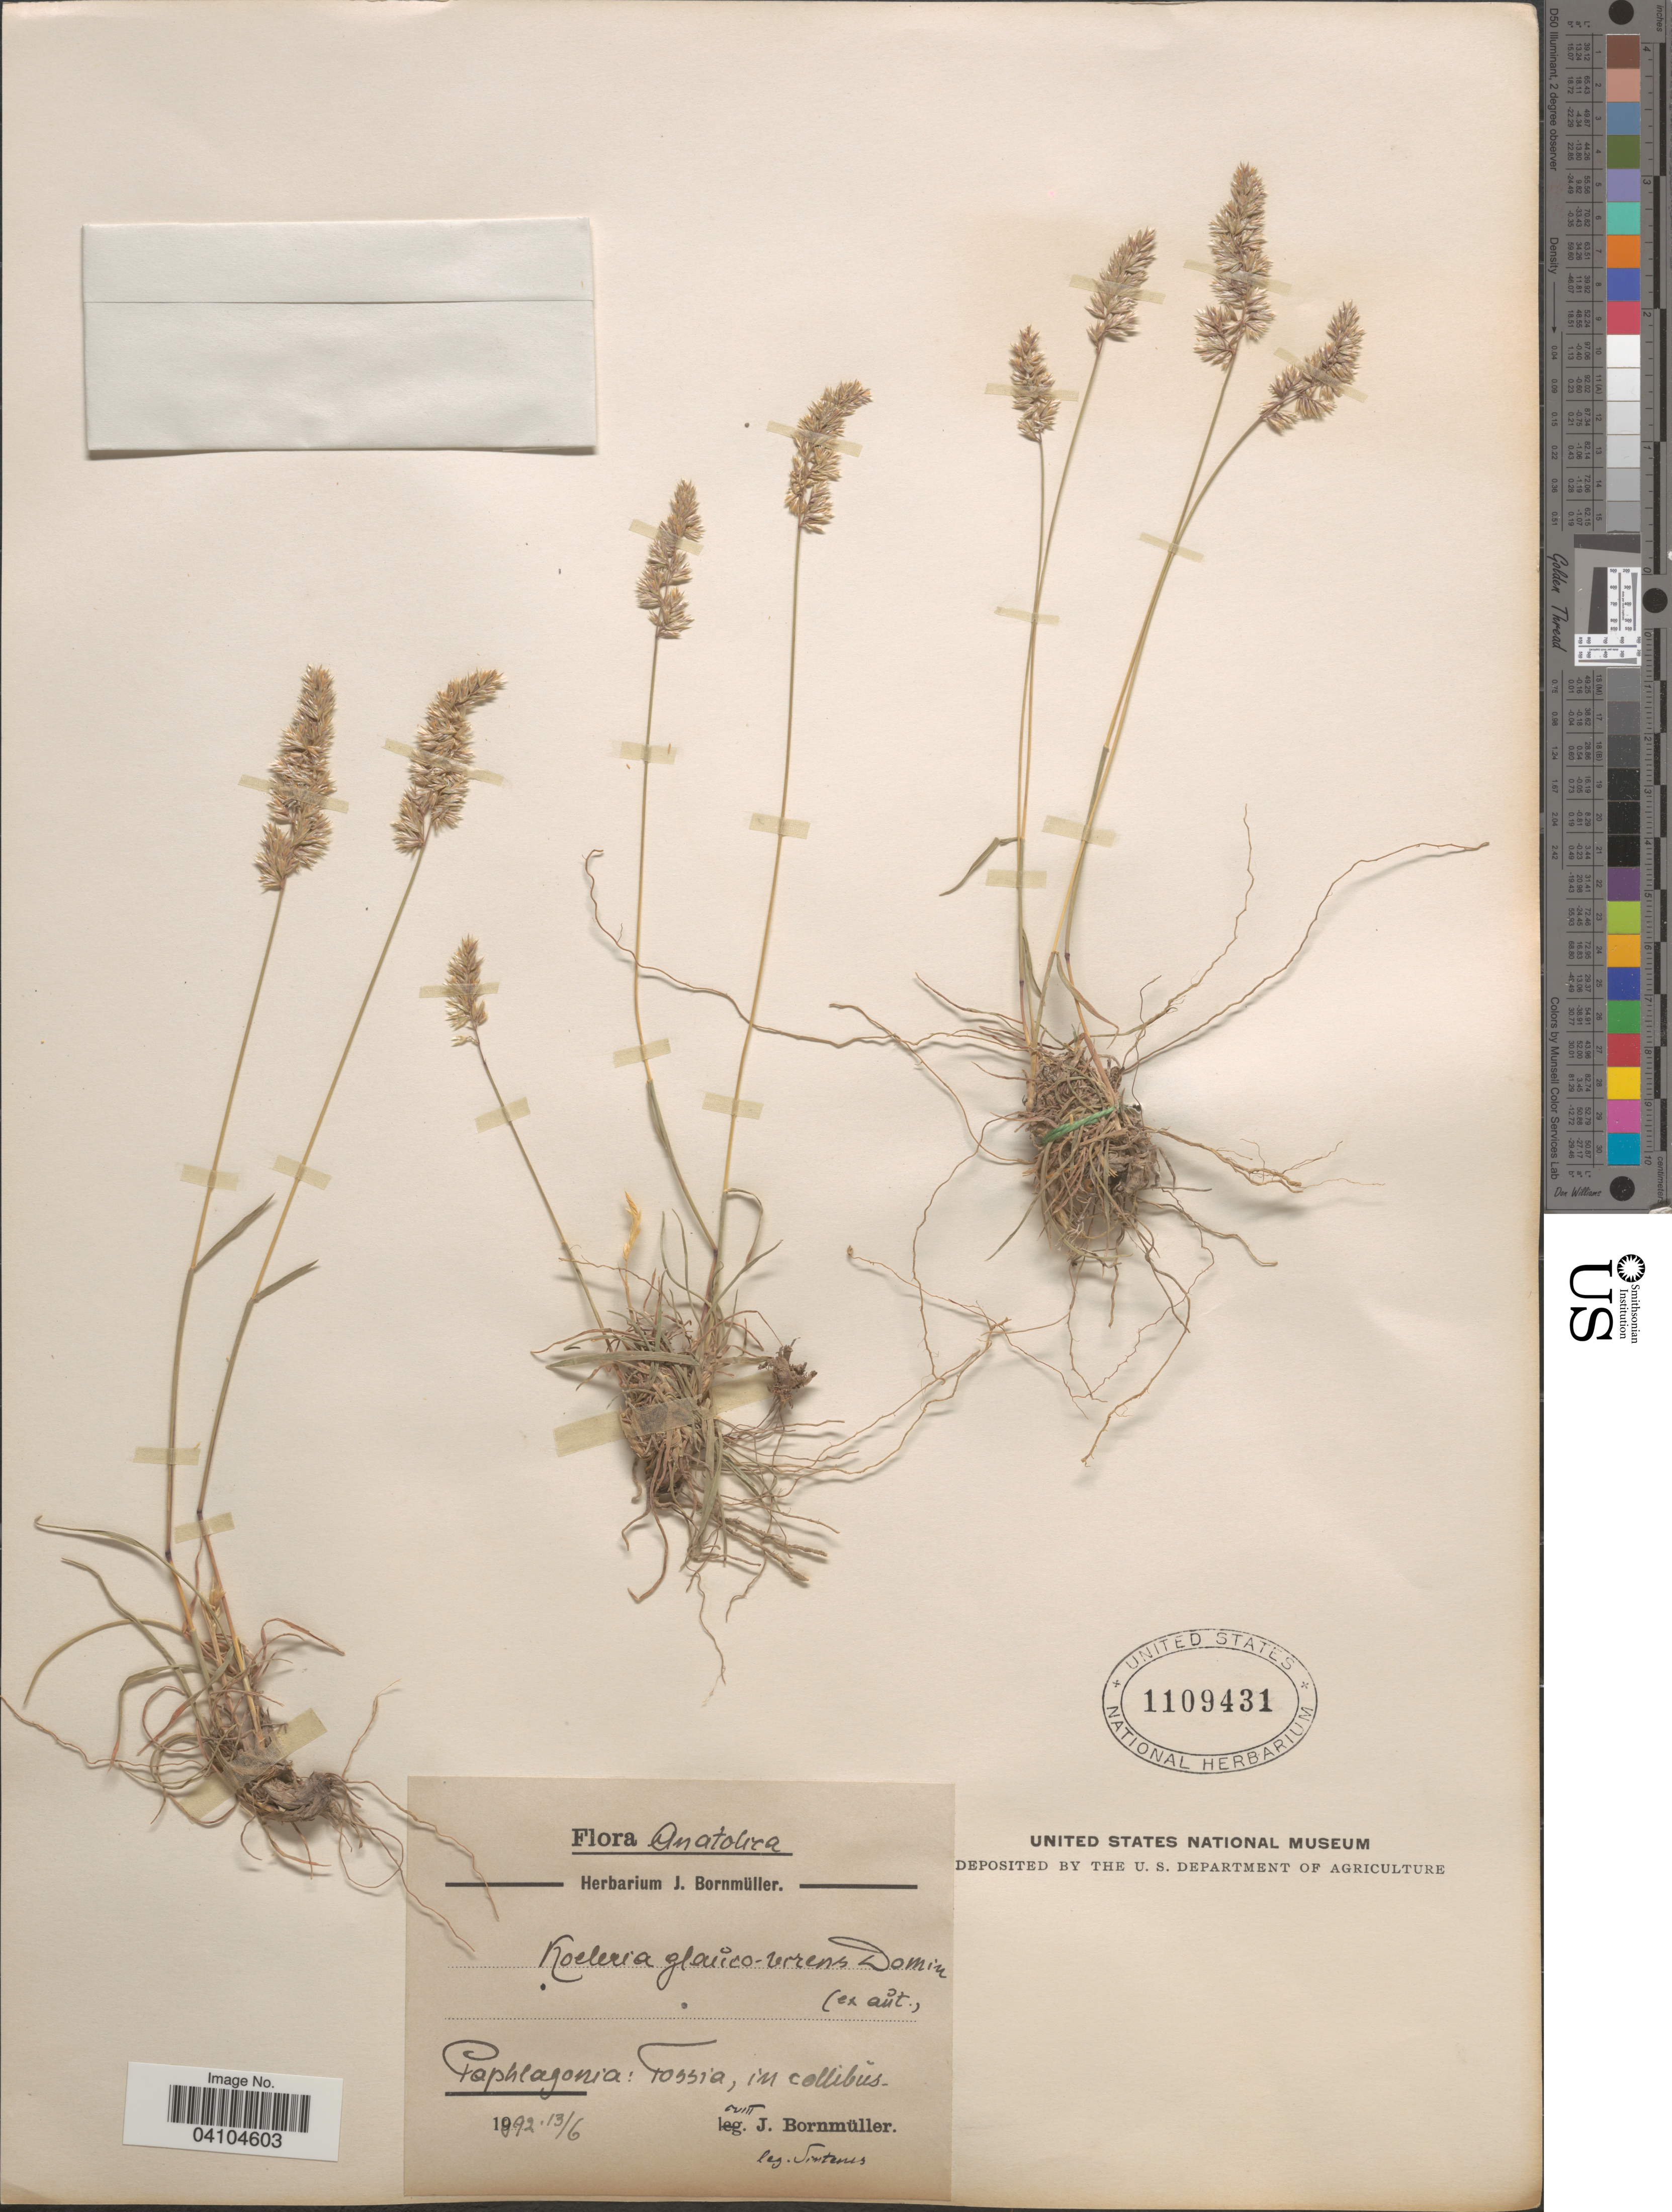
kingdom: Plantae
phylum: Tracheophyta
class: Liliopsida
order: Poales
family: Poaceae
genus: Koeleria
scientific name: Koeleria macrantha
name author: (Ledeb.) Schult.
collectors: -. Sintenis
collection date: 1992-06-13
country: Turkey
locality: Anatolica. Paphlagonia: Tossia, in collibus.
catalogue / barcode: US 1109431